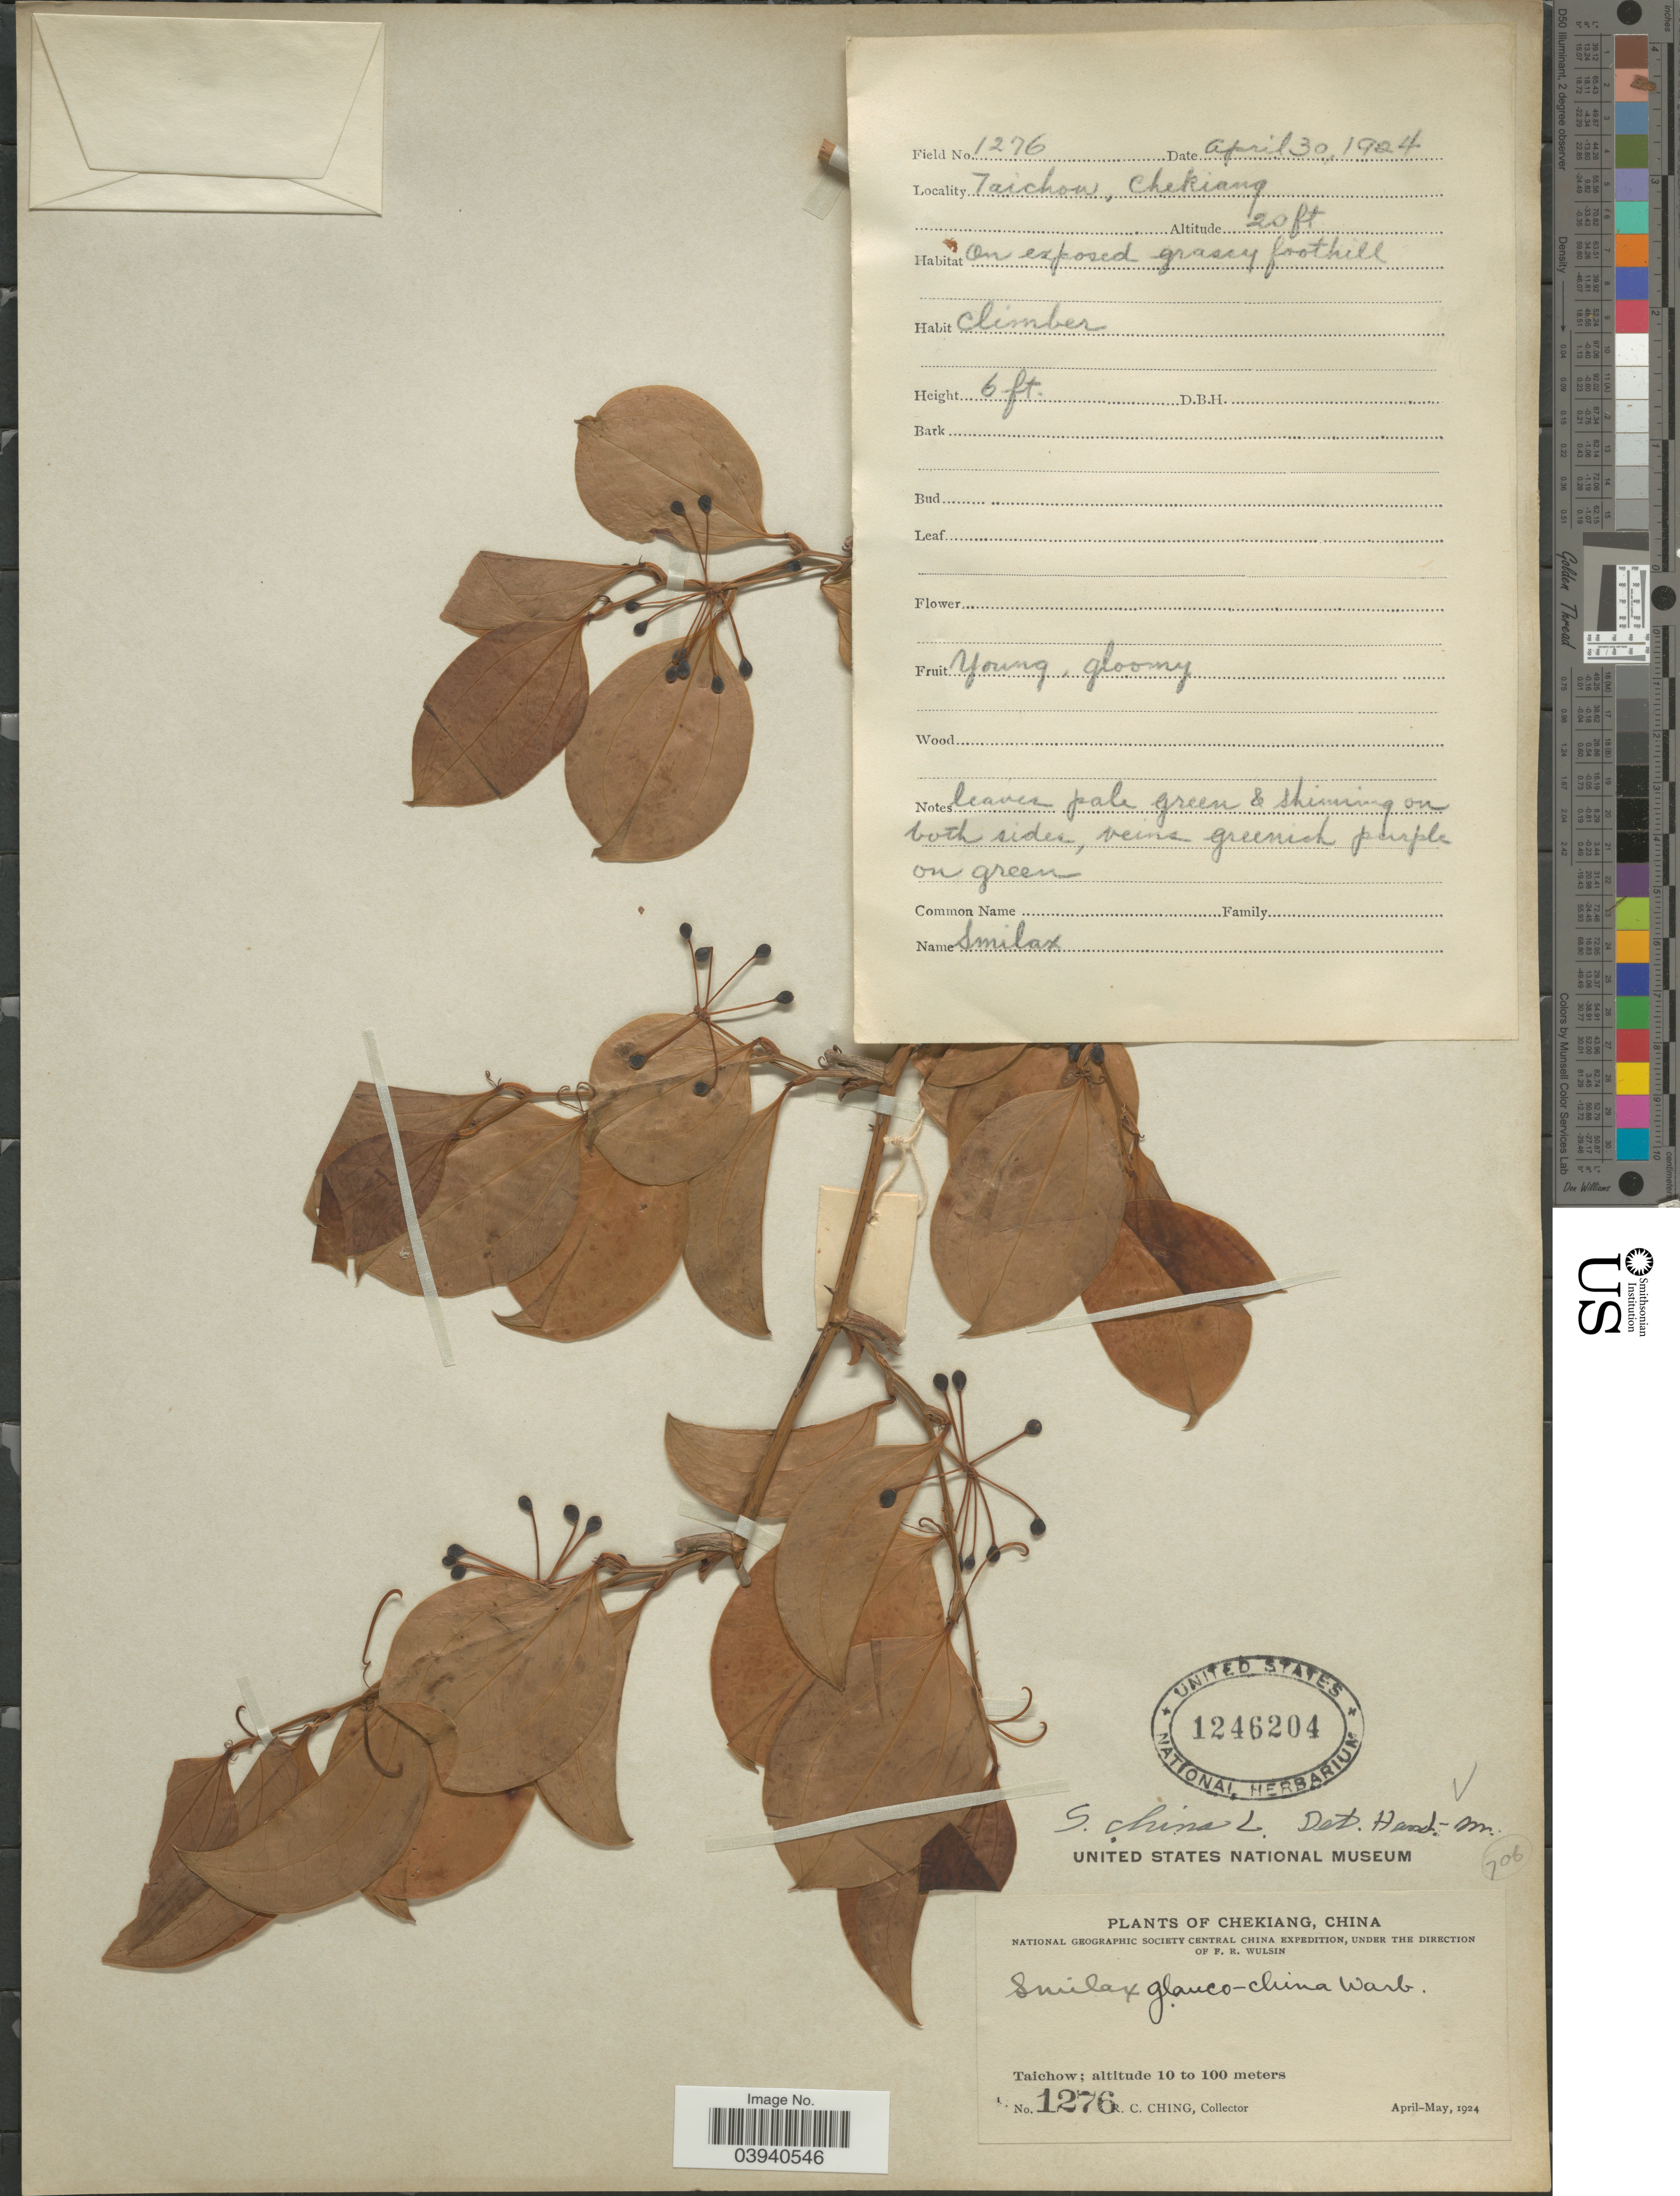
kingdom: Plantae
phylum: Tracheophyta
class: Liliopsida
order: Liliales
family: Smilacaceae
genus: Smilax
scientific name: Smilax china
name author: L.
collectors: R. C. Ching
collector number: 1276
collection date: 1924-04-30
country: China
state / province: Zhejiang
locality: Chekiang. Taichow.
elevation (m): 6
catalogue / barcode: US 1246204